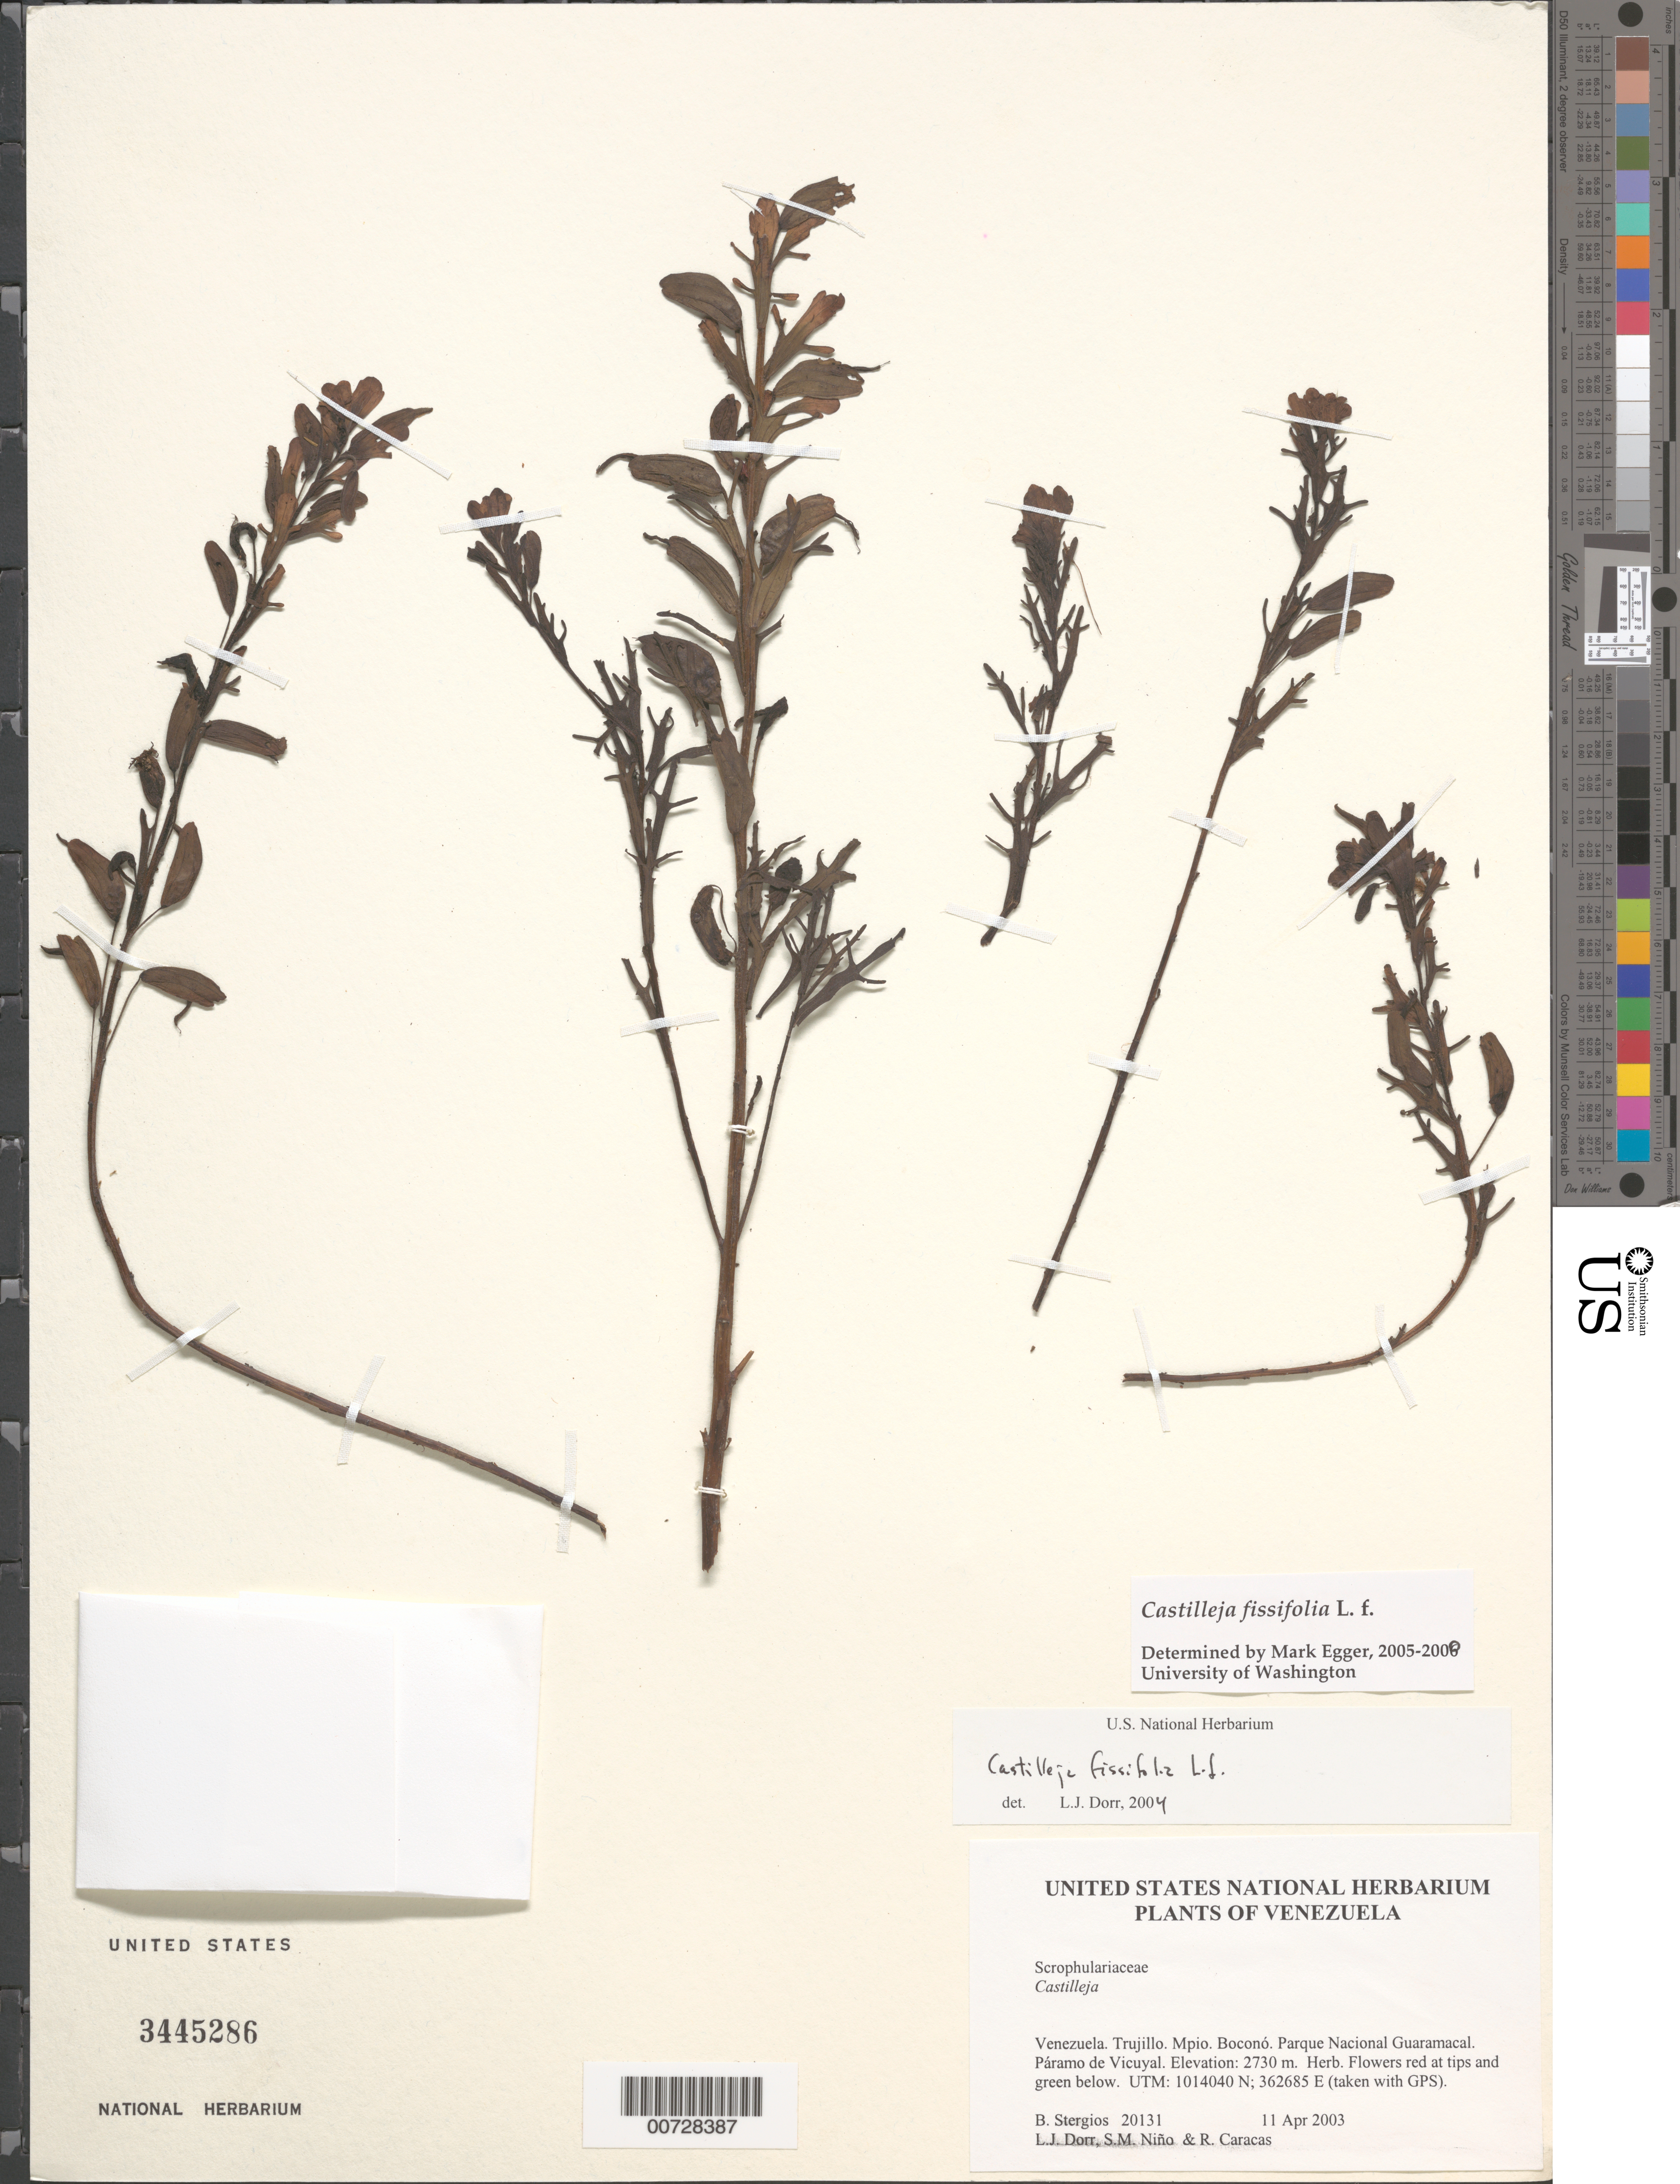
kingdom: Plantae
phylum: Tracheophyta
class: Magnoliopsida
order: Lamiales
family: Orobanchaceae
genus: Castilleja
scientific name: Castilleja fissifolia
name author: L. f.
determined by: Dorr, L. J., (BOT), Smithsonian Institution - National Museum of Natural History (UNITED STATES)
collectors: B. G. Stergios, L. J. Dorr, S. M. Niño & R. Caracas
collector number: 20131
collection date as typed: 11 Apr 2003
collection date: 2003-04-11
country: Venezuela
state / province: Trujillo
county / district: Boconó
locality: Parque Nacional Guaramacal. Páramo de Vicuyal.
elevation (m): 2730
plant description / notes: PORT, US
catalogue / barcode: US 3445286